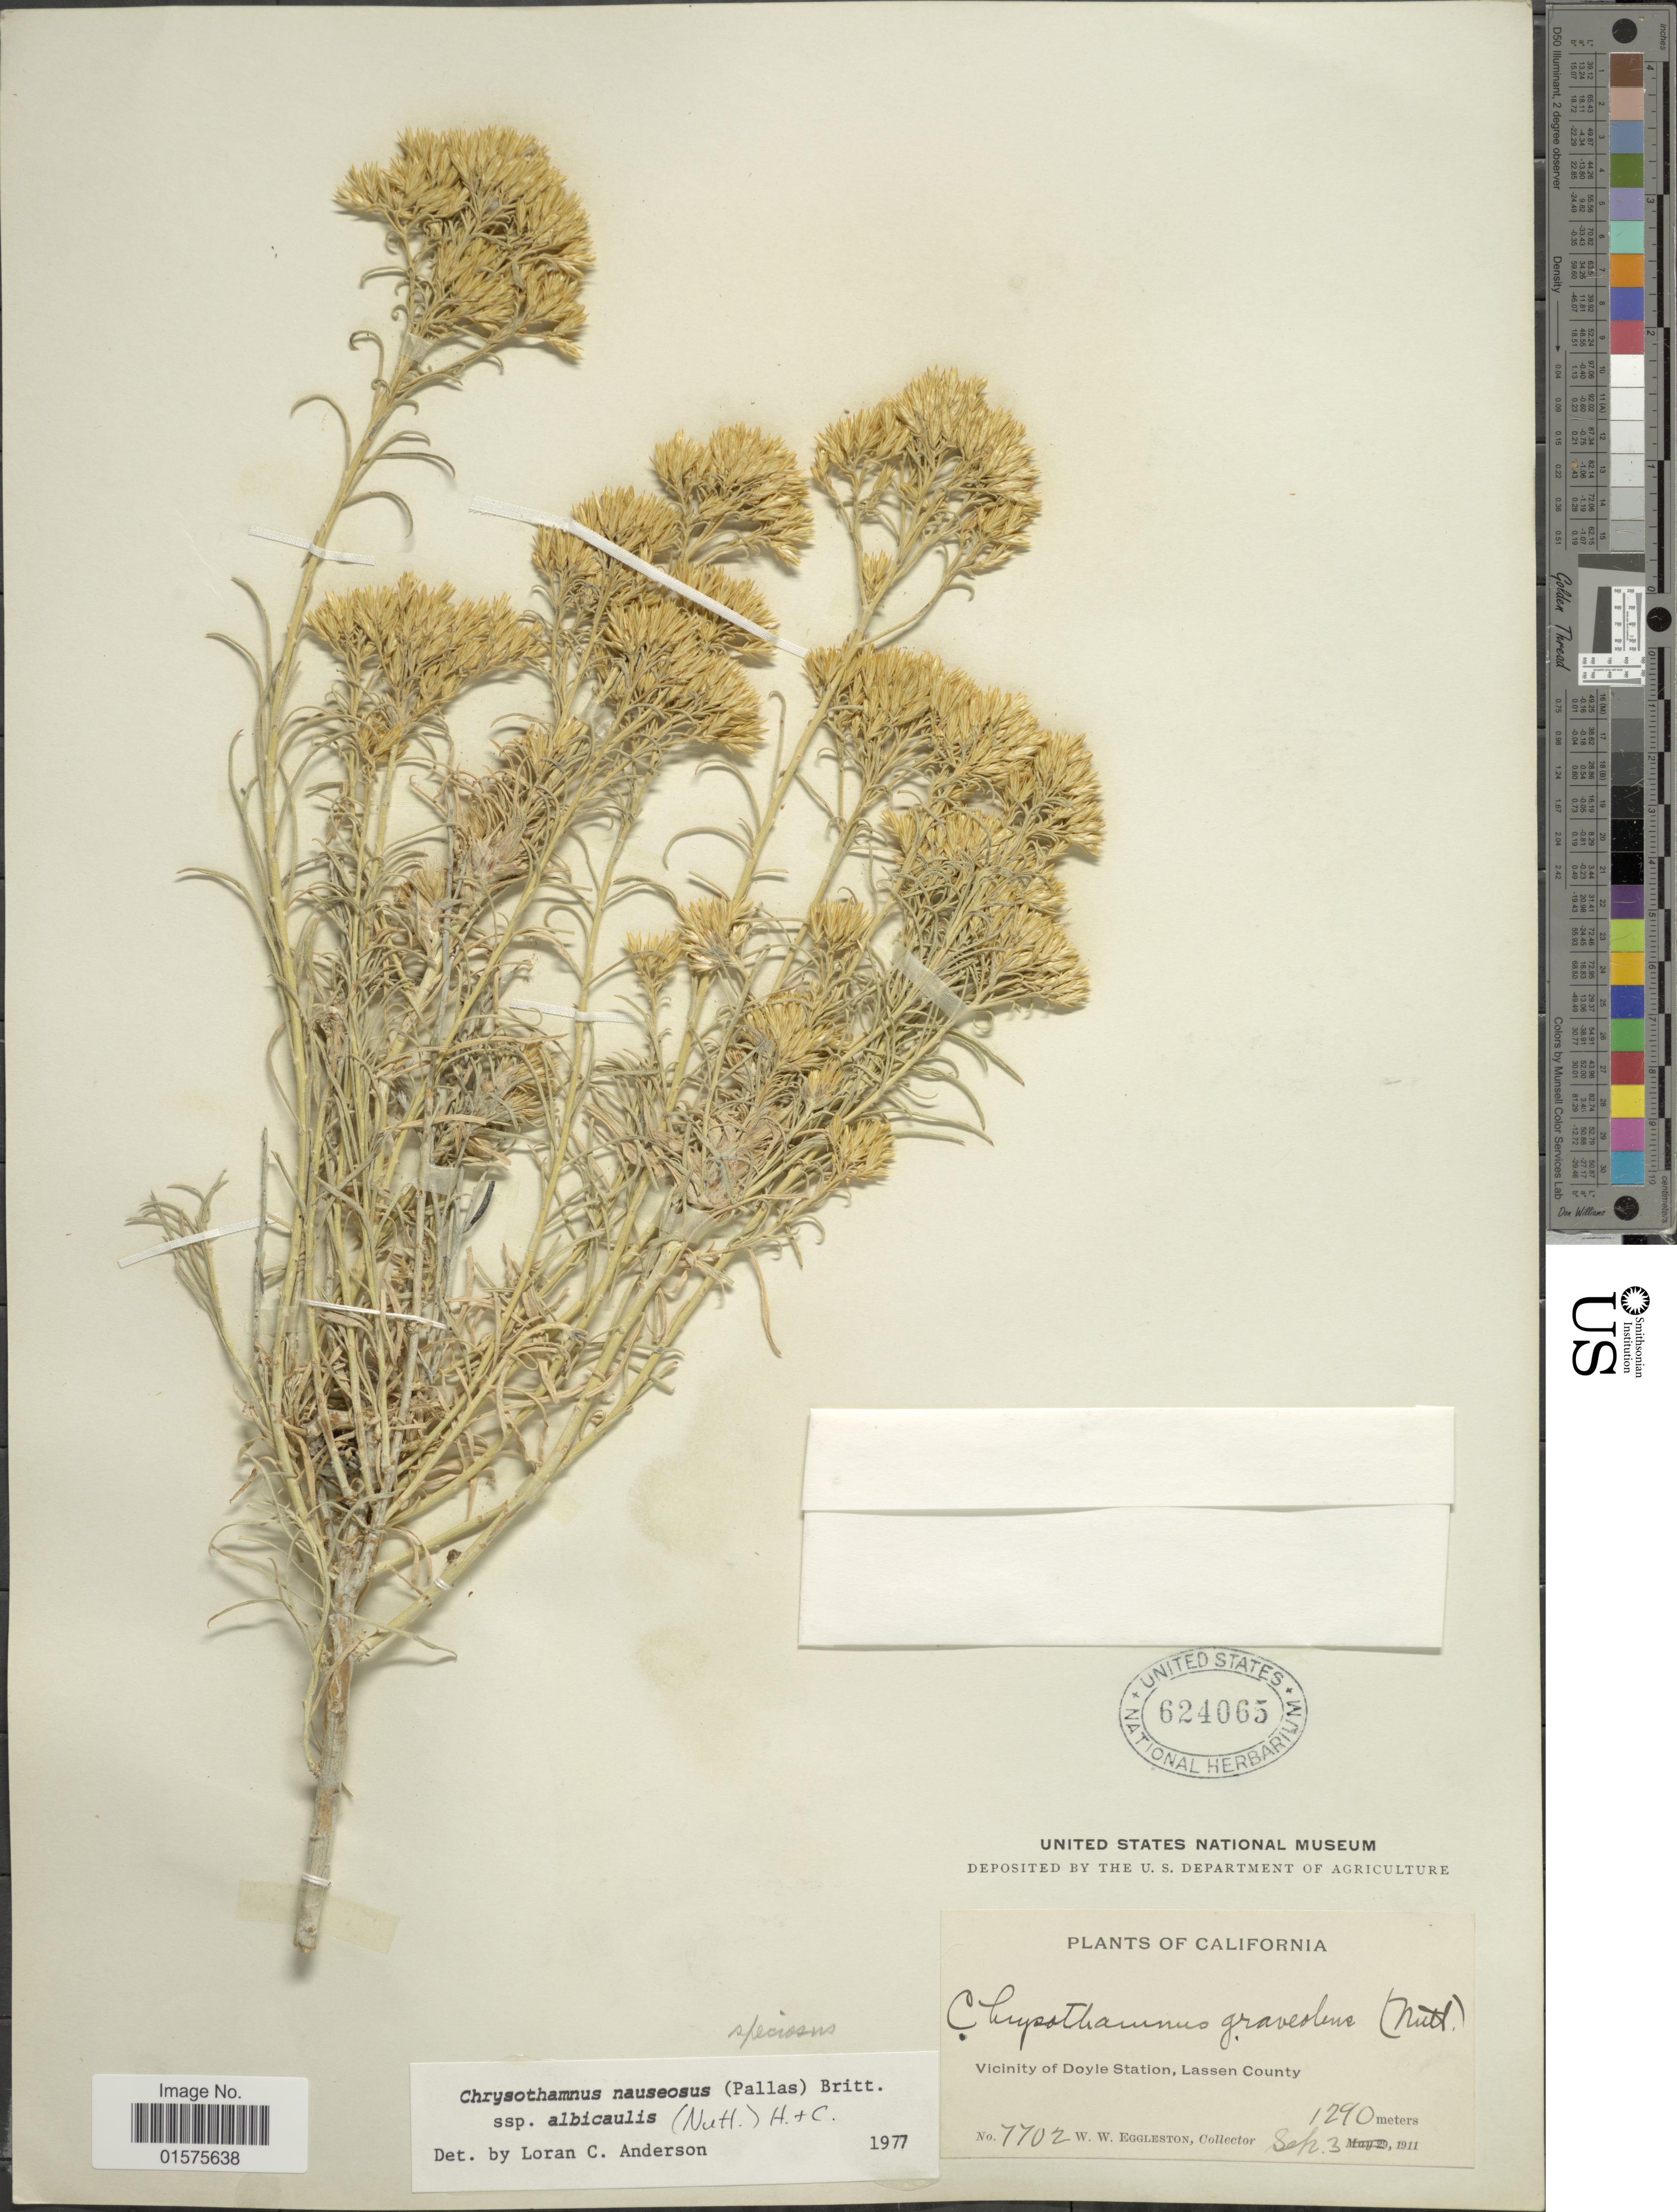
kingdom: Plantae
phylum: Tracheophyta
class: Magnoliopsida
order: Asterales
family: Asteraceae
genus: Ericameria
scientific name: Ericameria nauseosa var. speciosa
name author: (Nutt.) G.L. Nesom & G.I. Baird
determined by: Urbatsch, Lowell E., Curator (LSU), Louisiana State University (UNITED STATES)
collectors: W. W. Eggleston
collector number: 7702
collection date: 1911-09-03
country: United States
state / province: California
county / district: Lassen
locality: Vicinity of Doyle Station, Lassen County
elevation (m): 1290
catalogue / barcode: US 624065